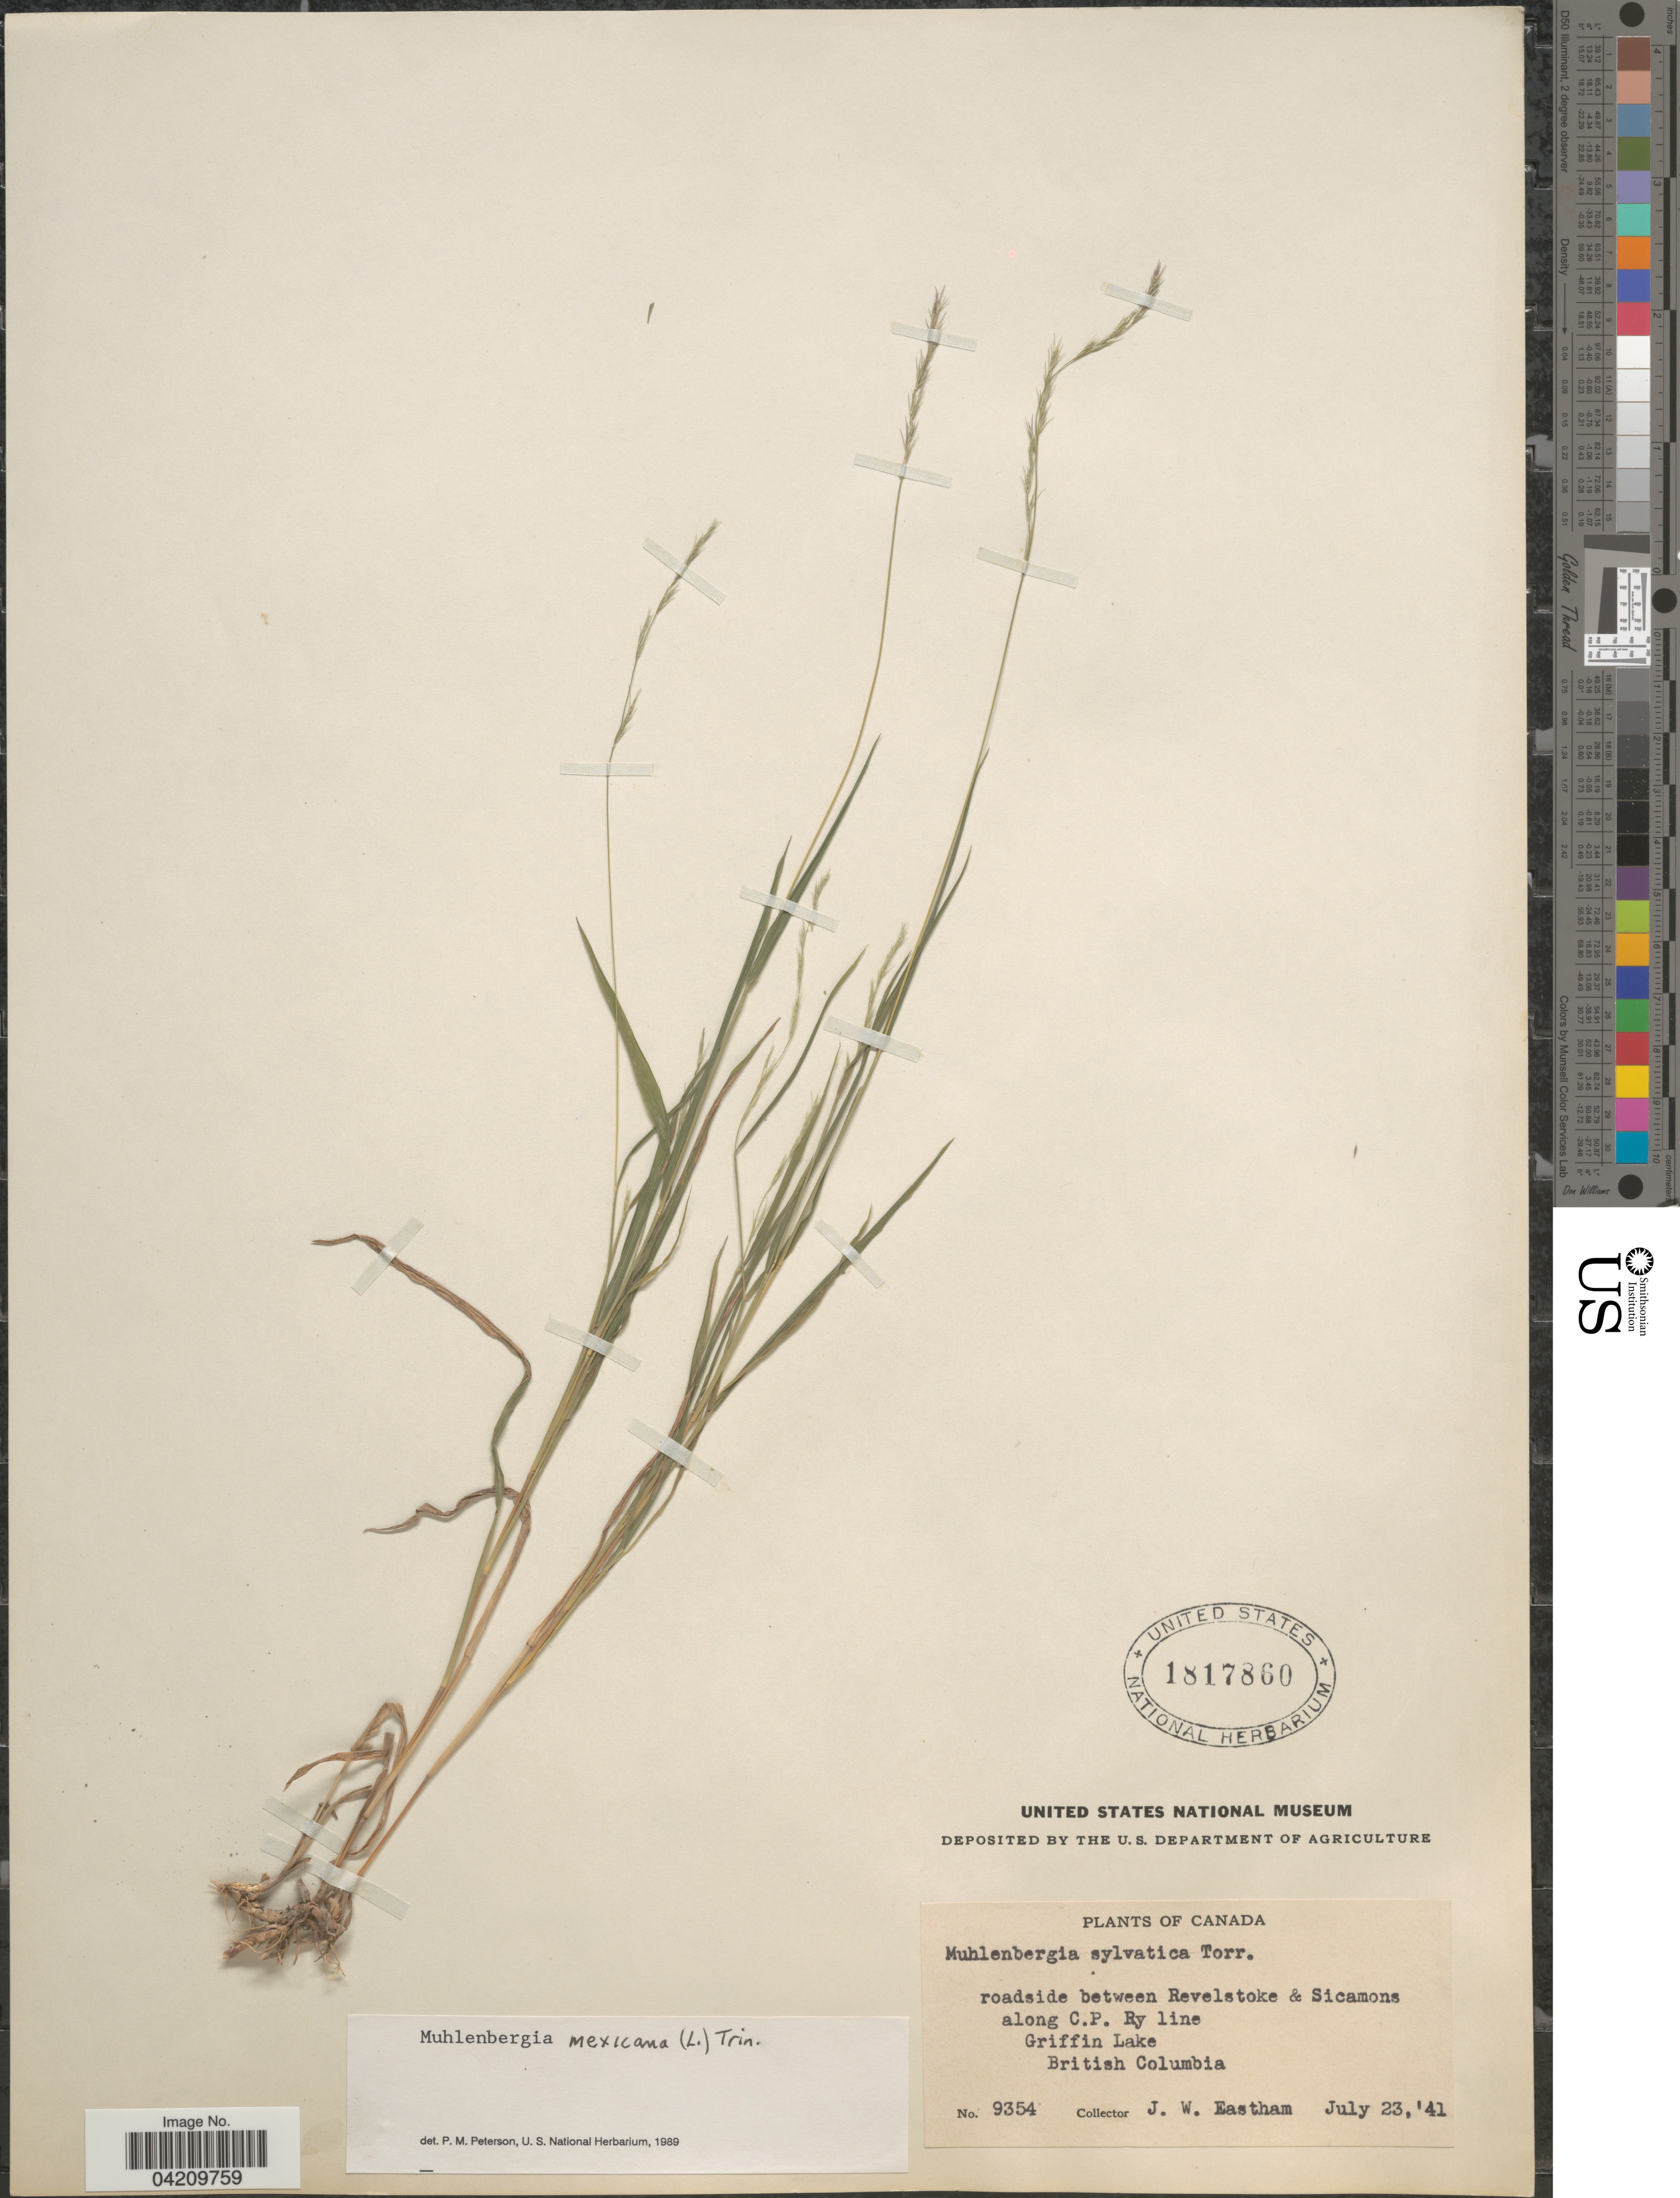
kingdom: Plantae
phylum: Tracheophyta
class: Liliopsida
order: Poales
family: Poaceae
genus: Muhlenbergia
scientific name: Muhlenbergia mexicana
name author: (L.) Trin.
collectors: J. Eastham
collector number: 9354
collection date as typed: Transcribed d/m/y: 23/7/41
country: Canada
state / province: British Columbia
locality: Roadside between Revelstoke & Sicamons along C.P. Ry line. Griffin Lake.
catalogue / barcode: US 1817860